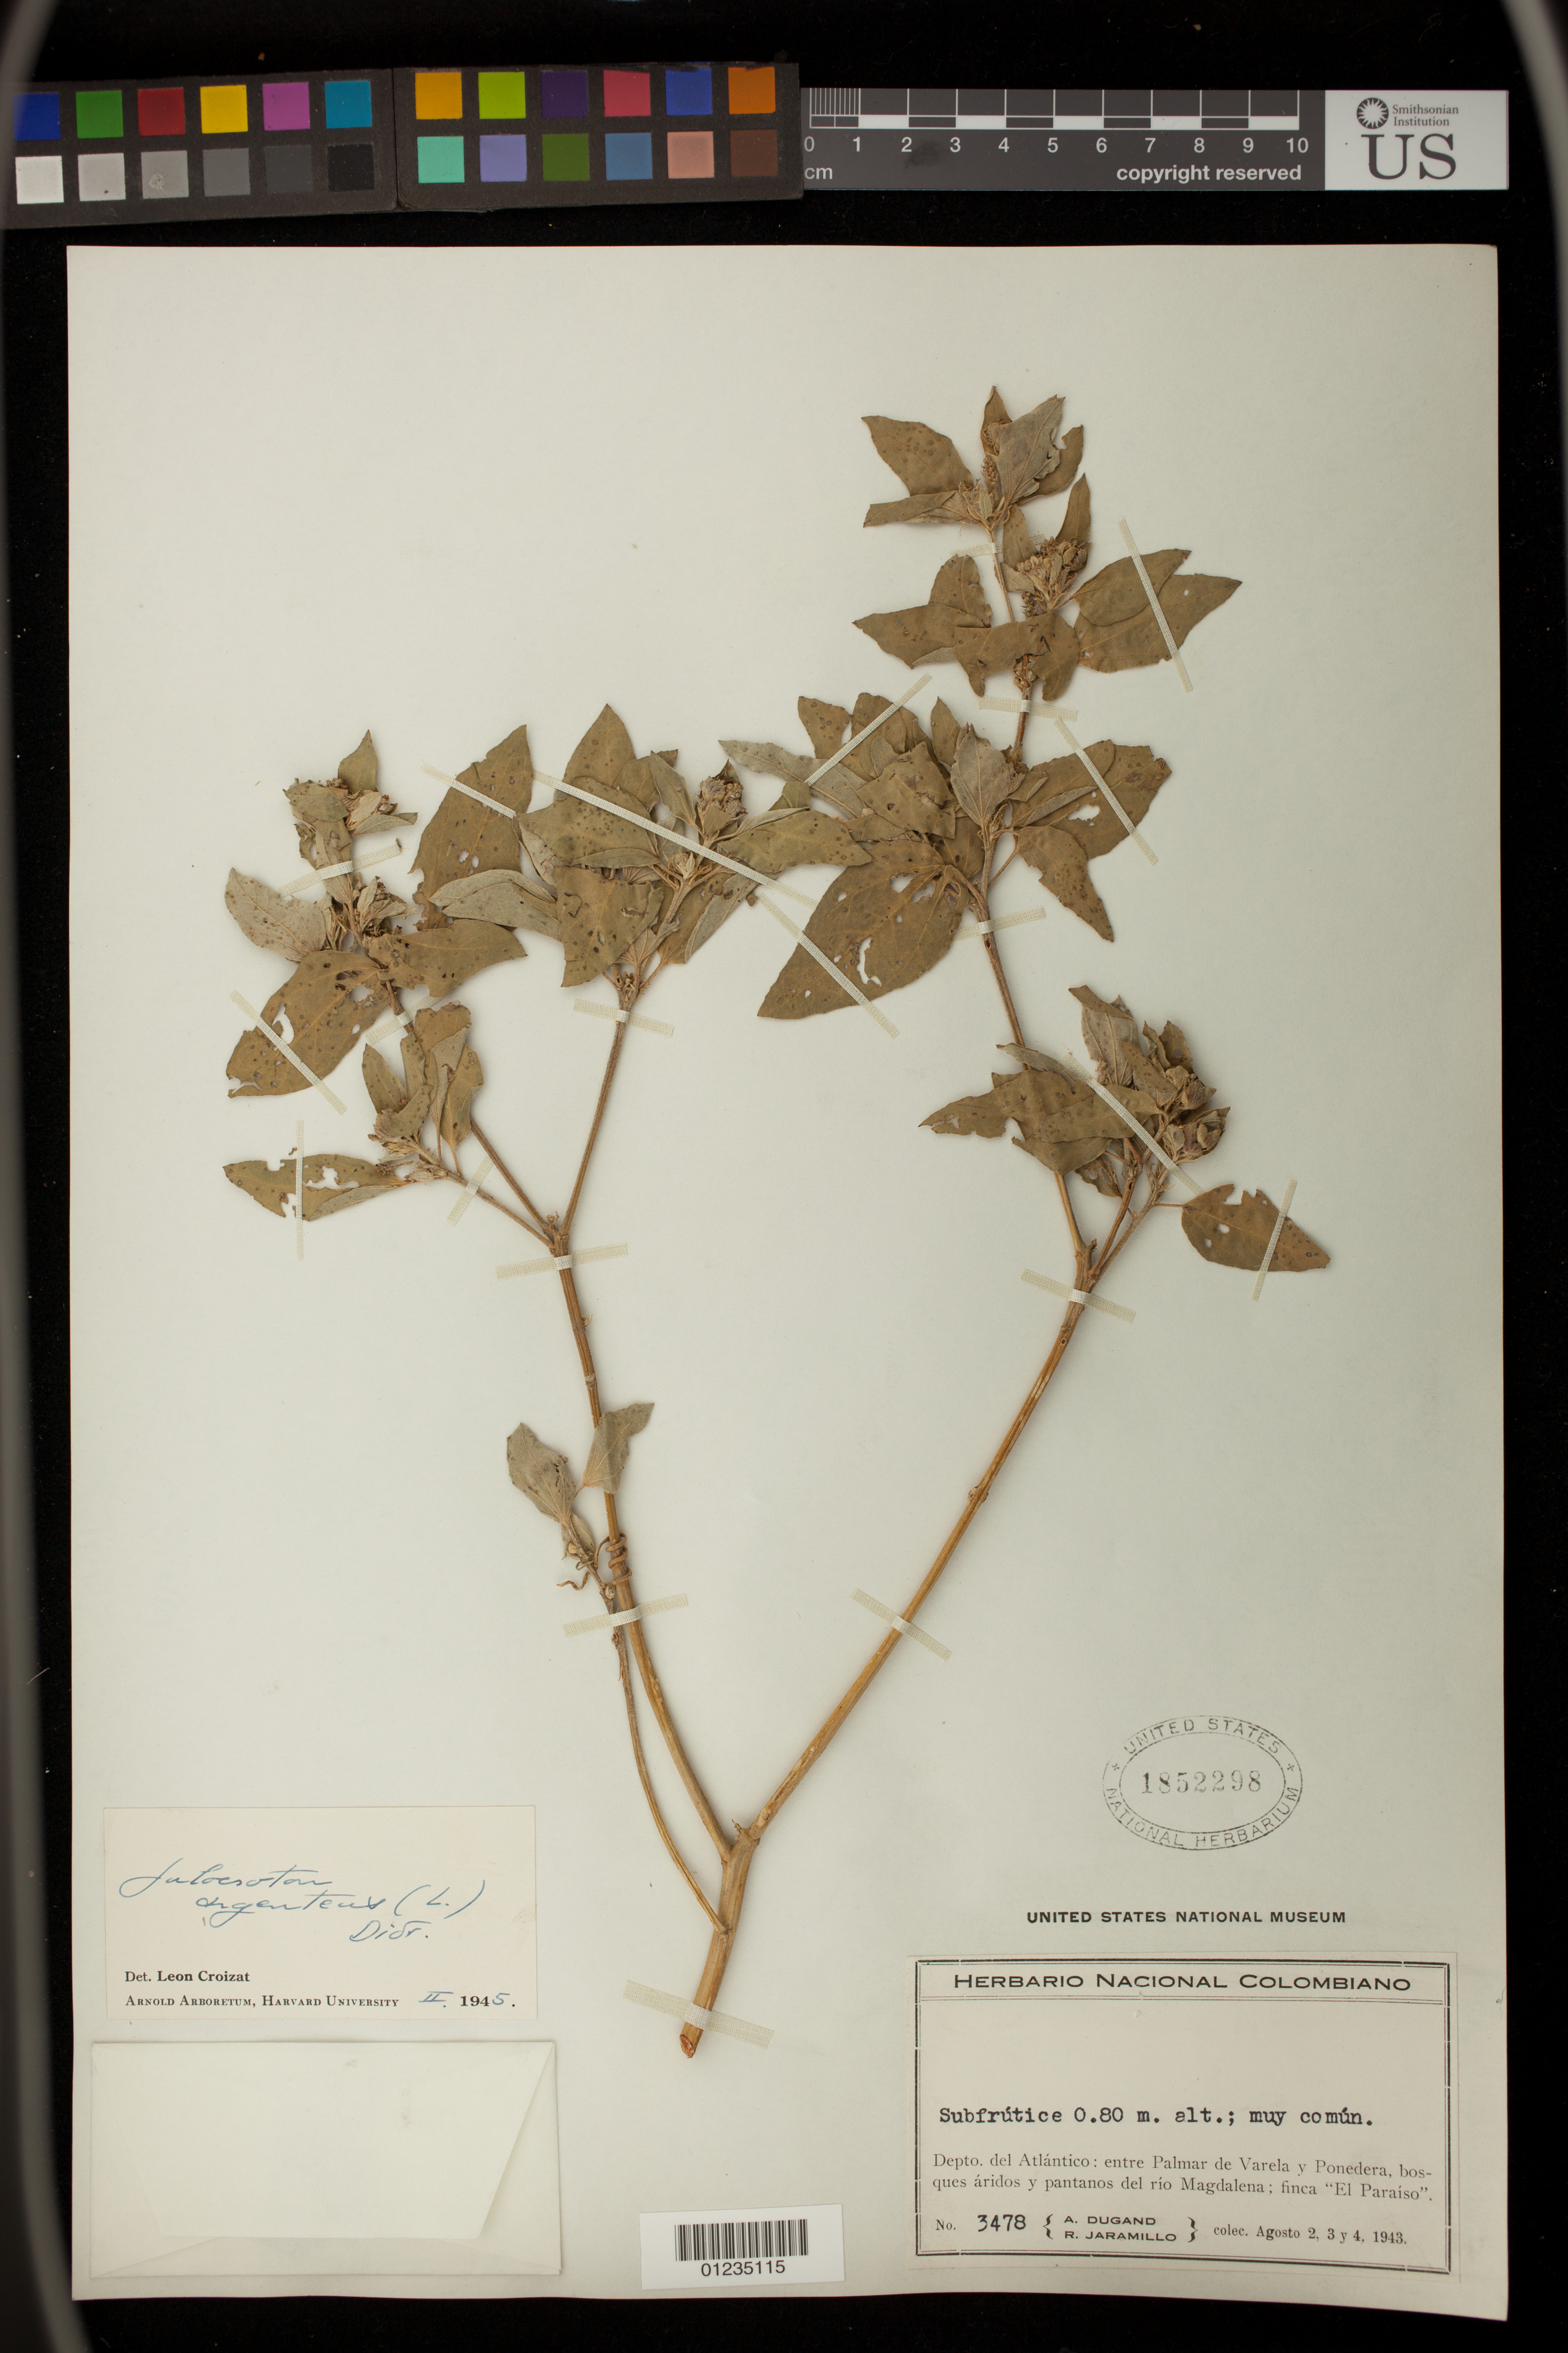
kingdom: Plantae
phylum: Tracheophyta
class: Magnoliopsida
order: Malpighiales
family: Euphorbiaceae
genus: Julocroton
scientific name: Julocroton argenteus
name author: (L.) Didr.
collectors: A. Dugand & R. Jaramillo M.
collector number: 3478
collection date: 1943-08-02/1943-08-04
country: Colombia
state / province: Atlántico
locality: entre Palmar de Varela y Ponedera, bosques áridos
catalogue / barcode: US 1852298